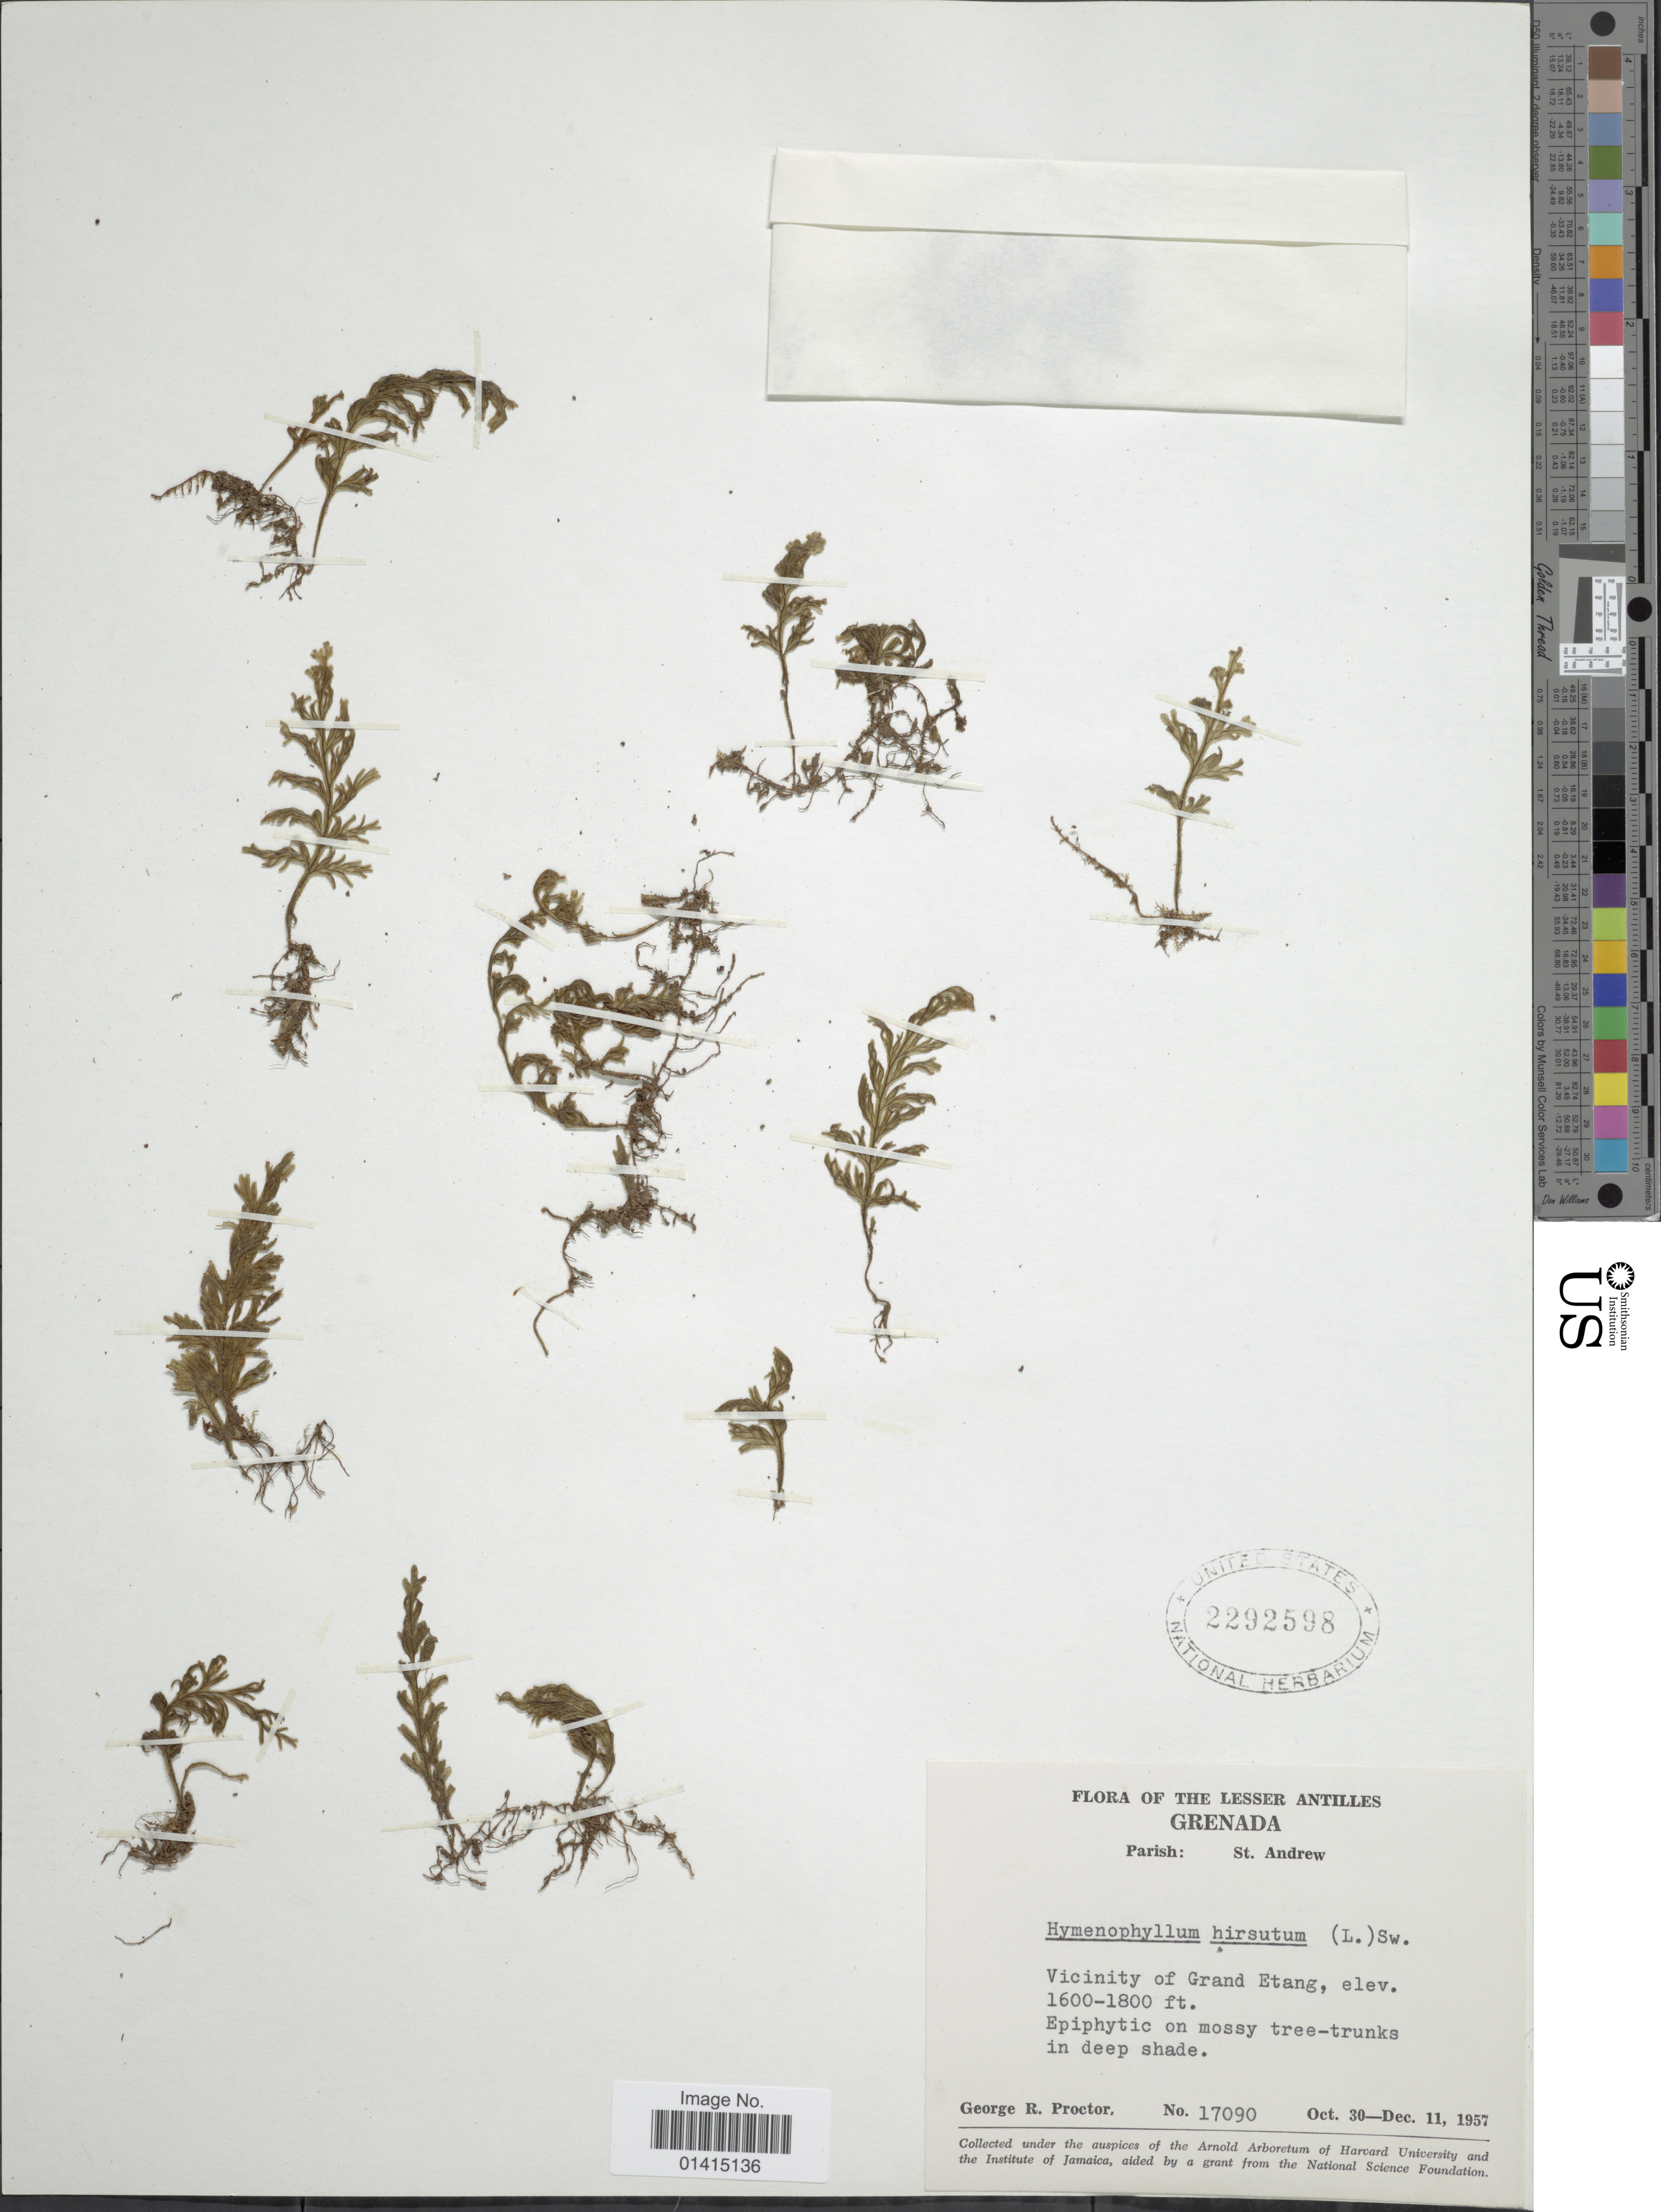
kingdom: Plantae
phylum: Tracheophyta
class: Polypodiopsida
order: Hymenophyllales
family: Hymenophyllaceae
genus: Hymenophyllum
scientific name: Hymenophyllum hirsutum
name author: (L.) Sw.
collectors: G. R. Proctor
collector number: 17090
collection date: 1957-10-30/1957-12-11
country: Grenada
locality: Lesser Antilles, Grenada, Parish: St. Andrews, Vicinity of Grand Etang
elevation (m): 488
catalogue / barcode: US 2292598